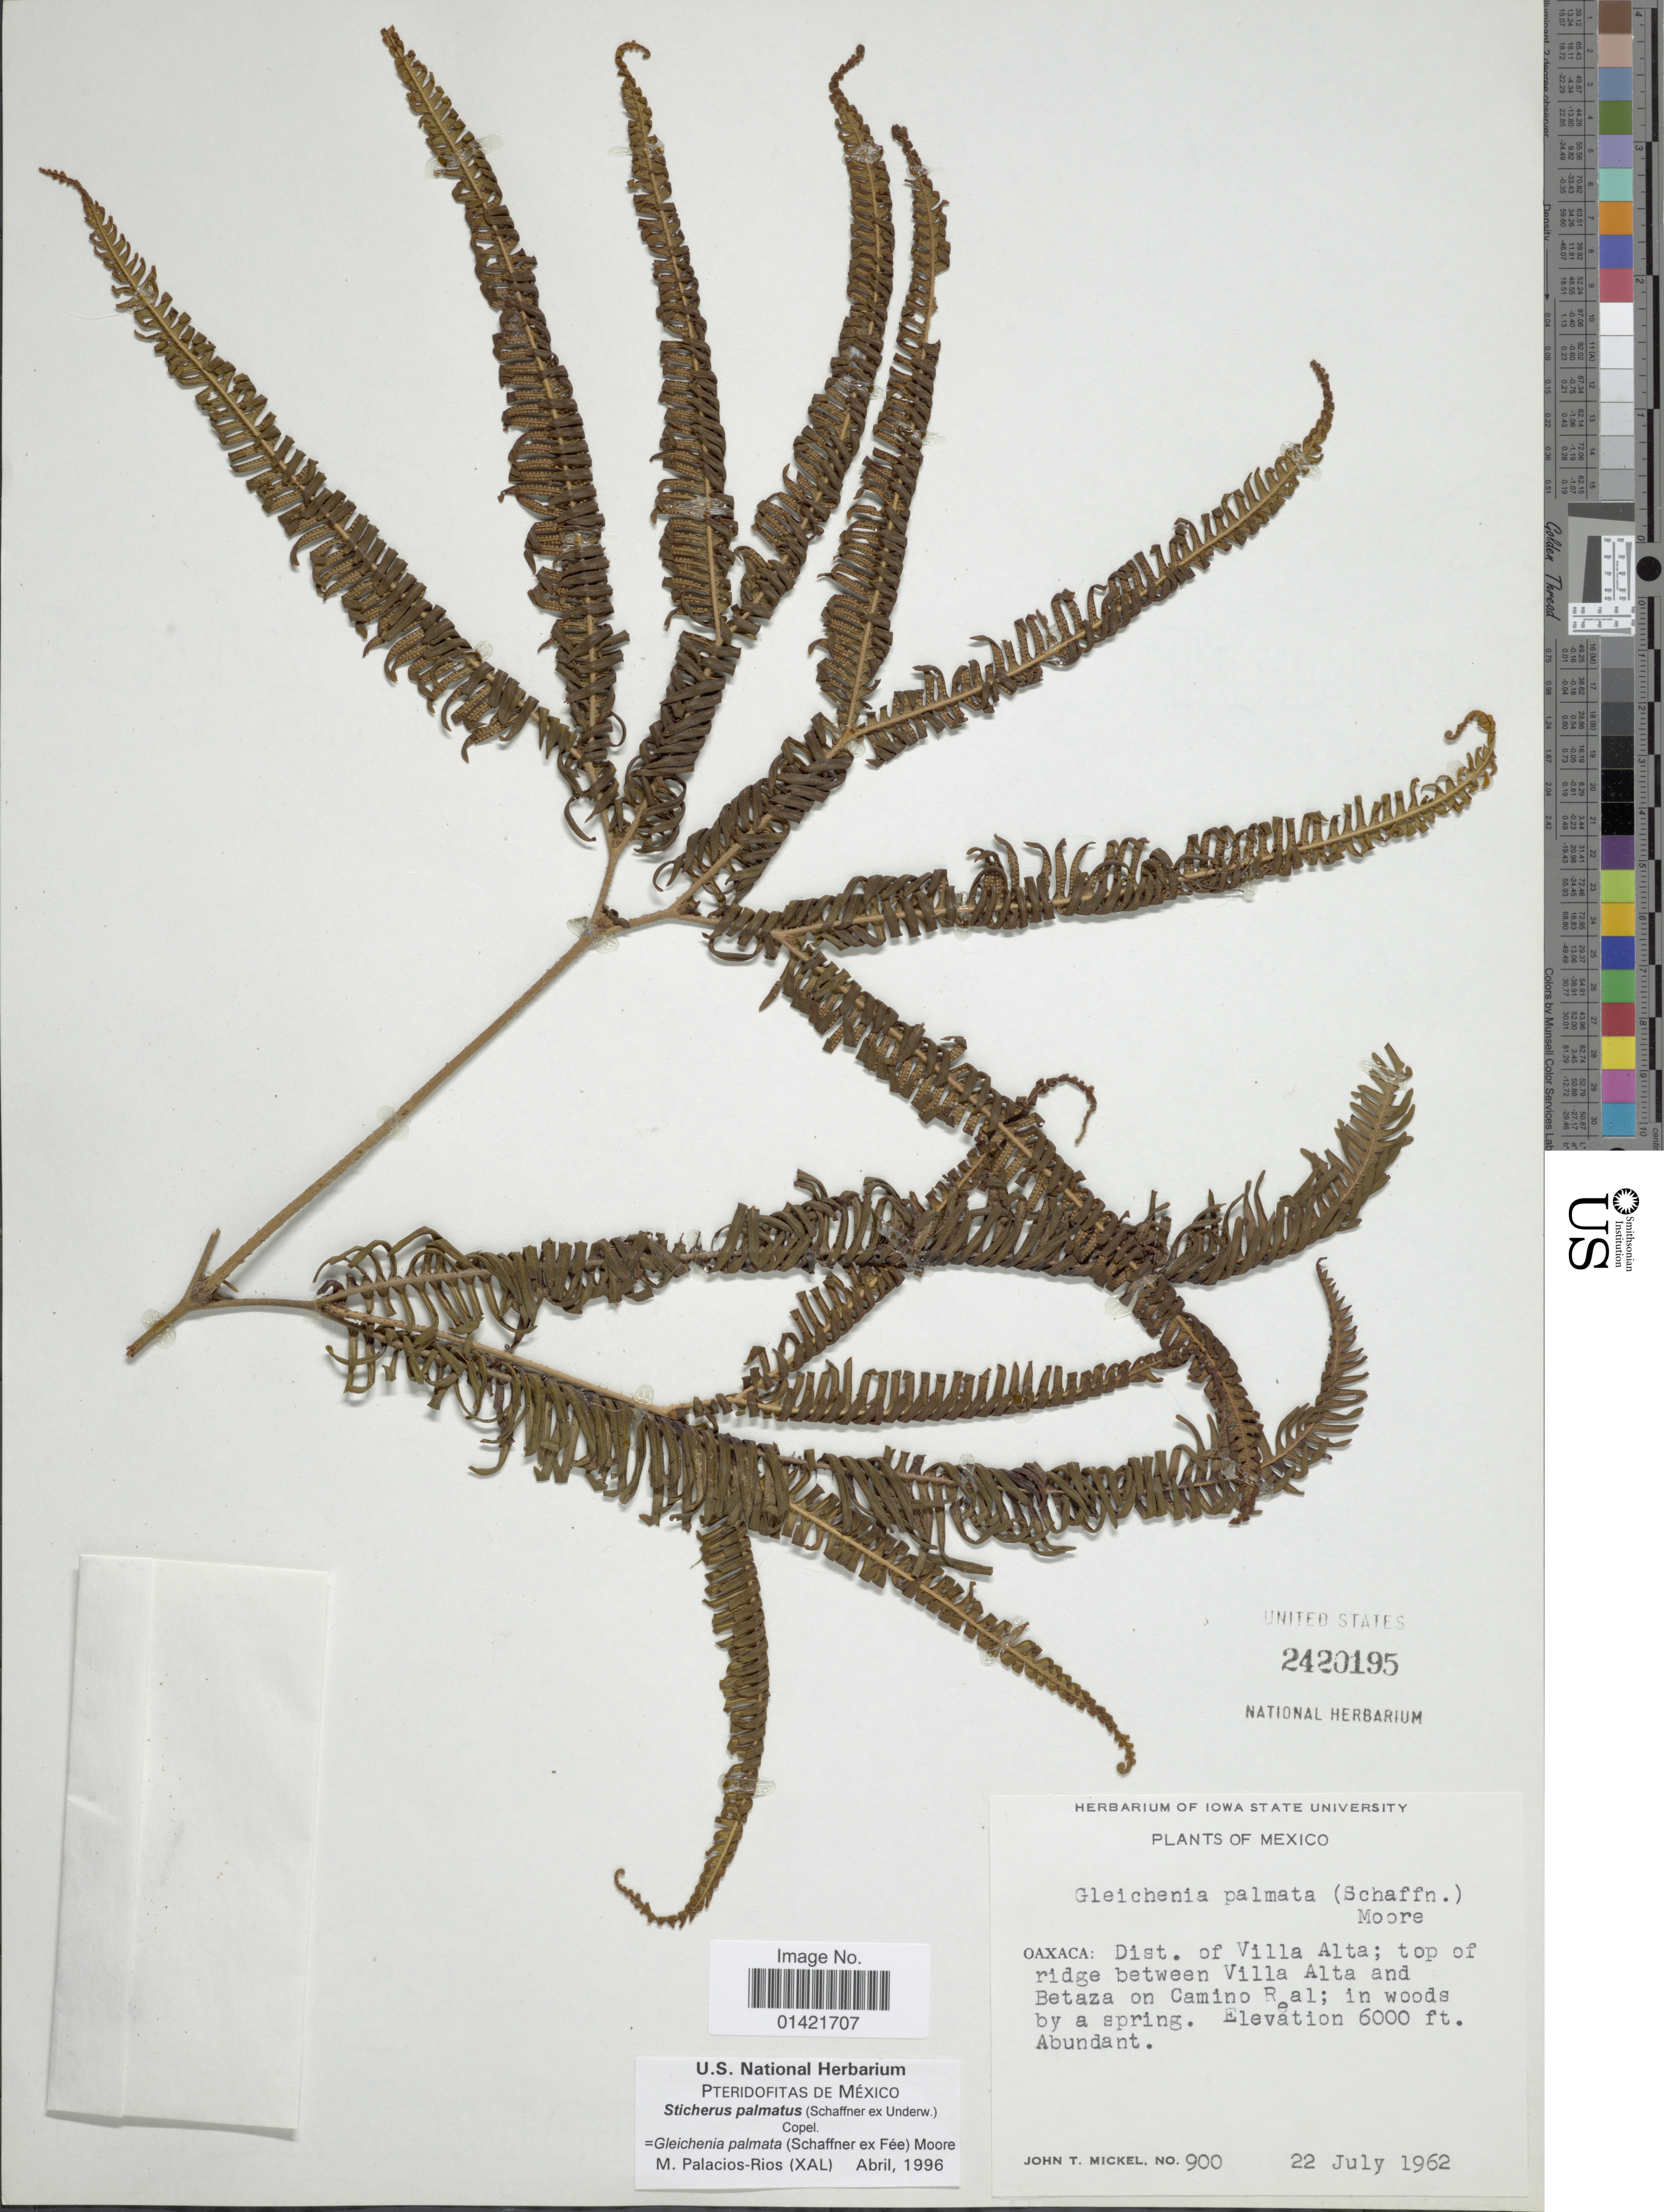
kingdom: Plantae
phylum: Tracheophyta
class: Polypodiopsida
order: Gleicheniales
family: Gleicheniaceae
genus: Sticherus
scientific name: Sticherus furcatus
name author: (L.) Ching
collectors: J. T. Mickel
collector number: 900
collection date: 1962-07-22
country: Mexico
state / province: Oaxaca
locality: Dist. of Villa Alta; top of ridge between Villa Alta and Betaza on Camino Real; in woods by a spring.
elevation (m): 1829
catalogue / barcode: US 2420195